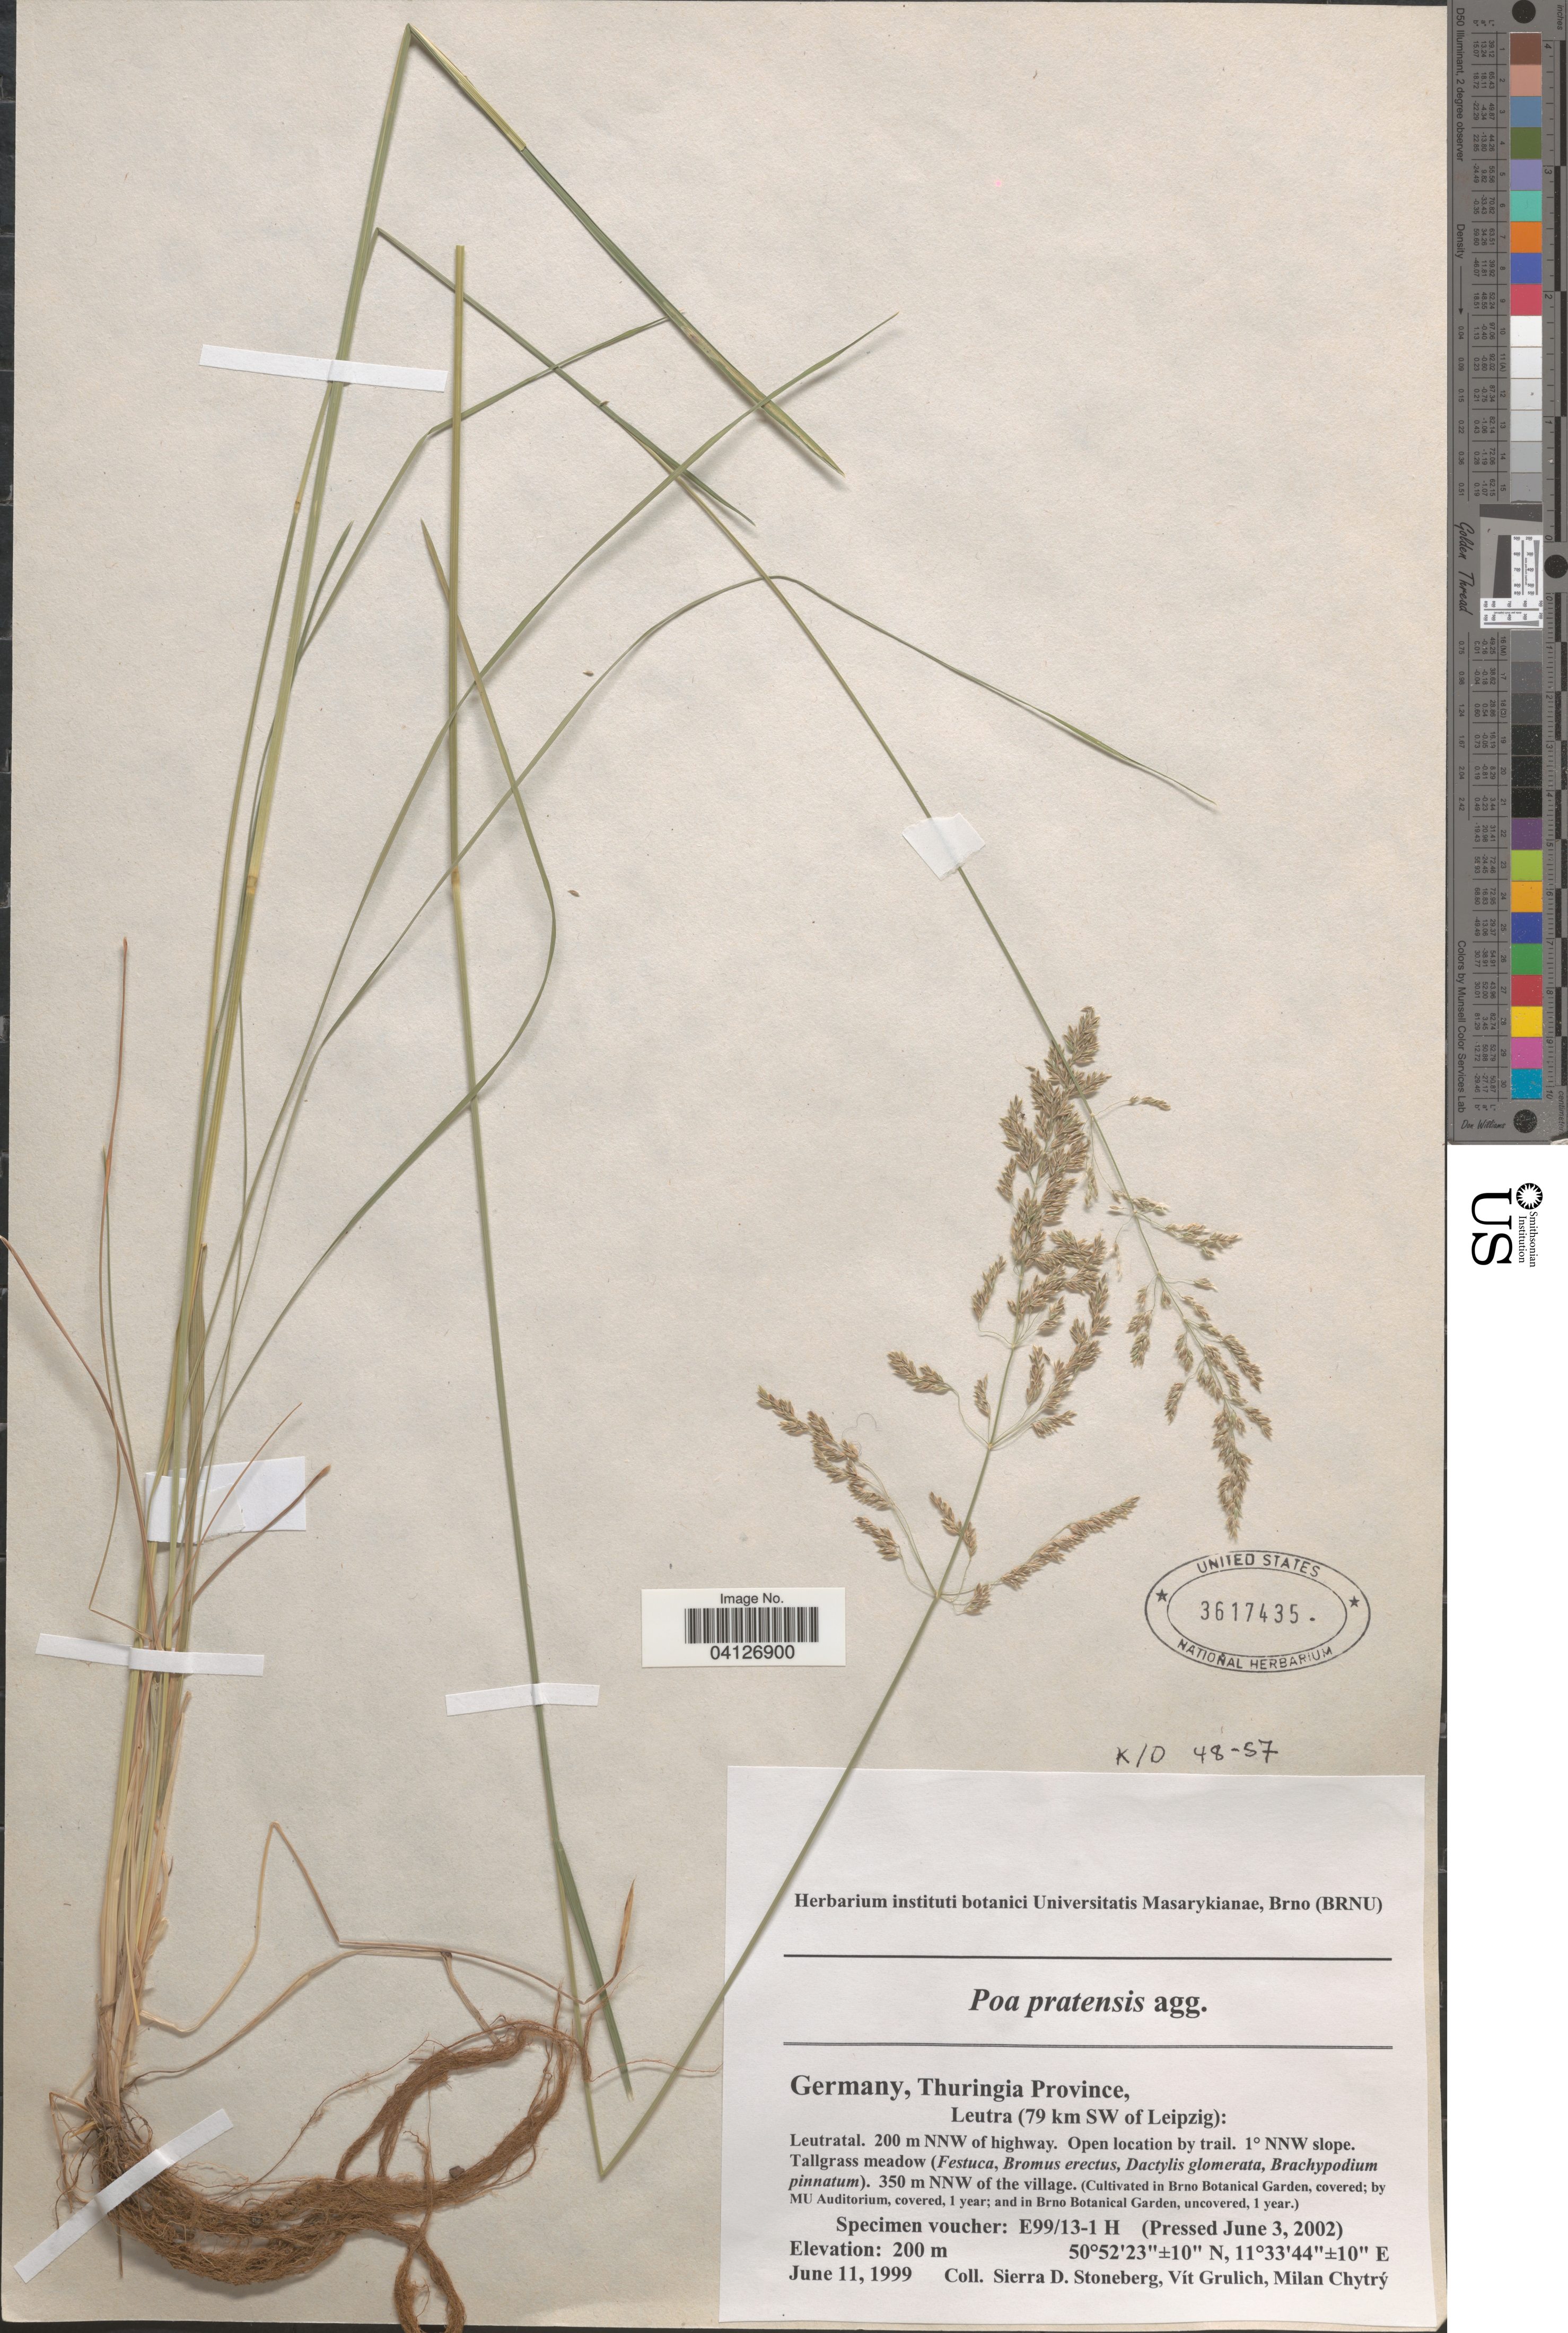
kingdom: Plantae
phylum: Tracheophyta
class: Liliopsida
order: Poales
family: Poaceae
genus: Poa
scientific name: Poa pratensis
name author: L.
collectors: Ex herb. instituti botanici Universitatis Masarykianae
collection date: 2002-06-03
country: Czechia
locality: In Brno Botanical Garden, covered; by MU Auditorium, covered, 1 year; and in Brno Botanical Garden, uncovered, 1 year.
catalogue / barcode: US 3617435